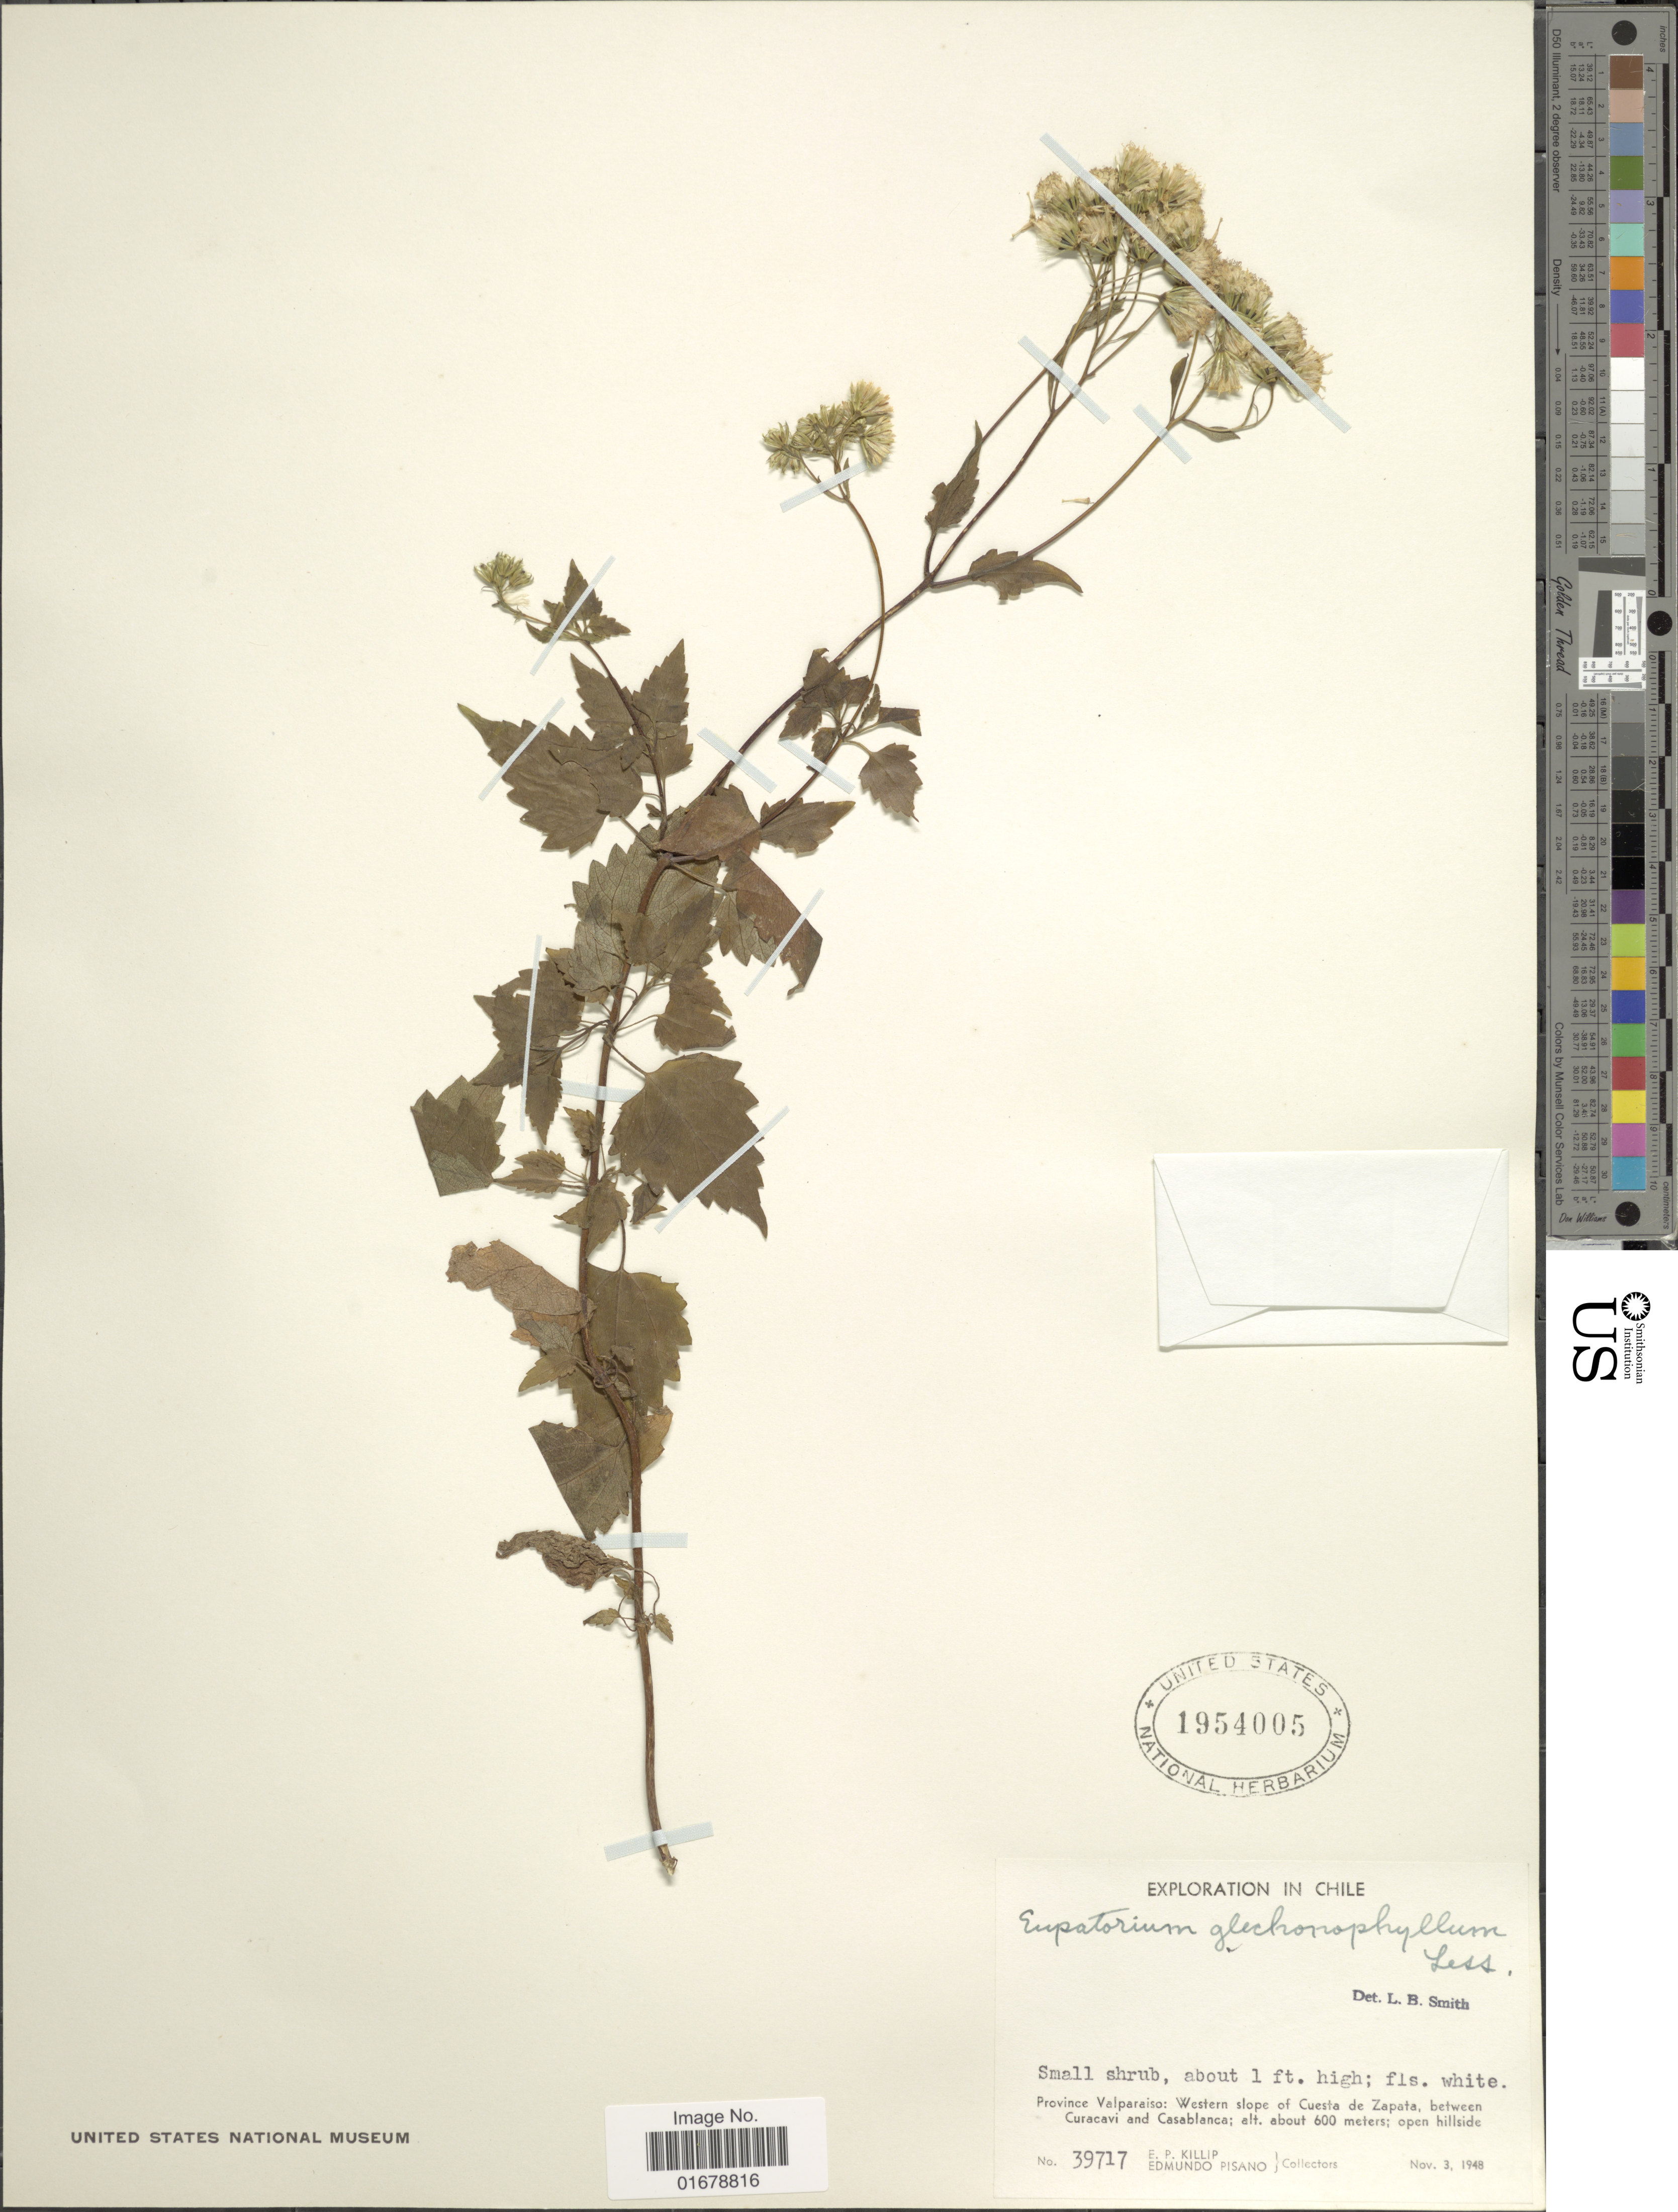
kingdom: Plantae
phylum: Tracheophyta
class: Magnoliopsida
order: Asterales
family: Asteraceae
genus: Ageratina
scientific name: Ageratina glechonophylla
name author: (Less.) R.M. King & H. Rob.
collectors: E. P. Killip & E. Pisano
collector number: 39717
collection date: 1948-11-03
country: Chile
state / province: Valparaíso (V)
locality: Province Valparaiso: Western slope of Cuesta de Zapata, between Curcavi and Casablanca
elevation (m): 600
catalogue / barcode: US 1954005